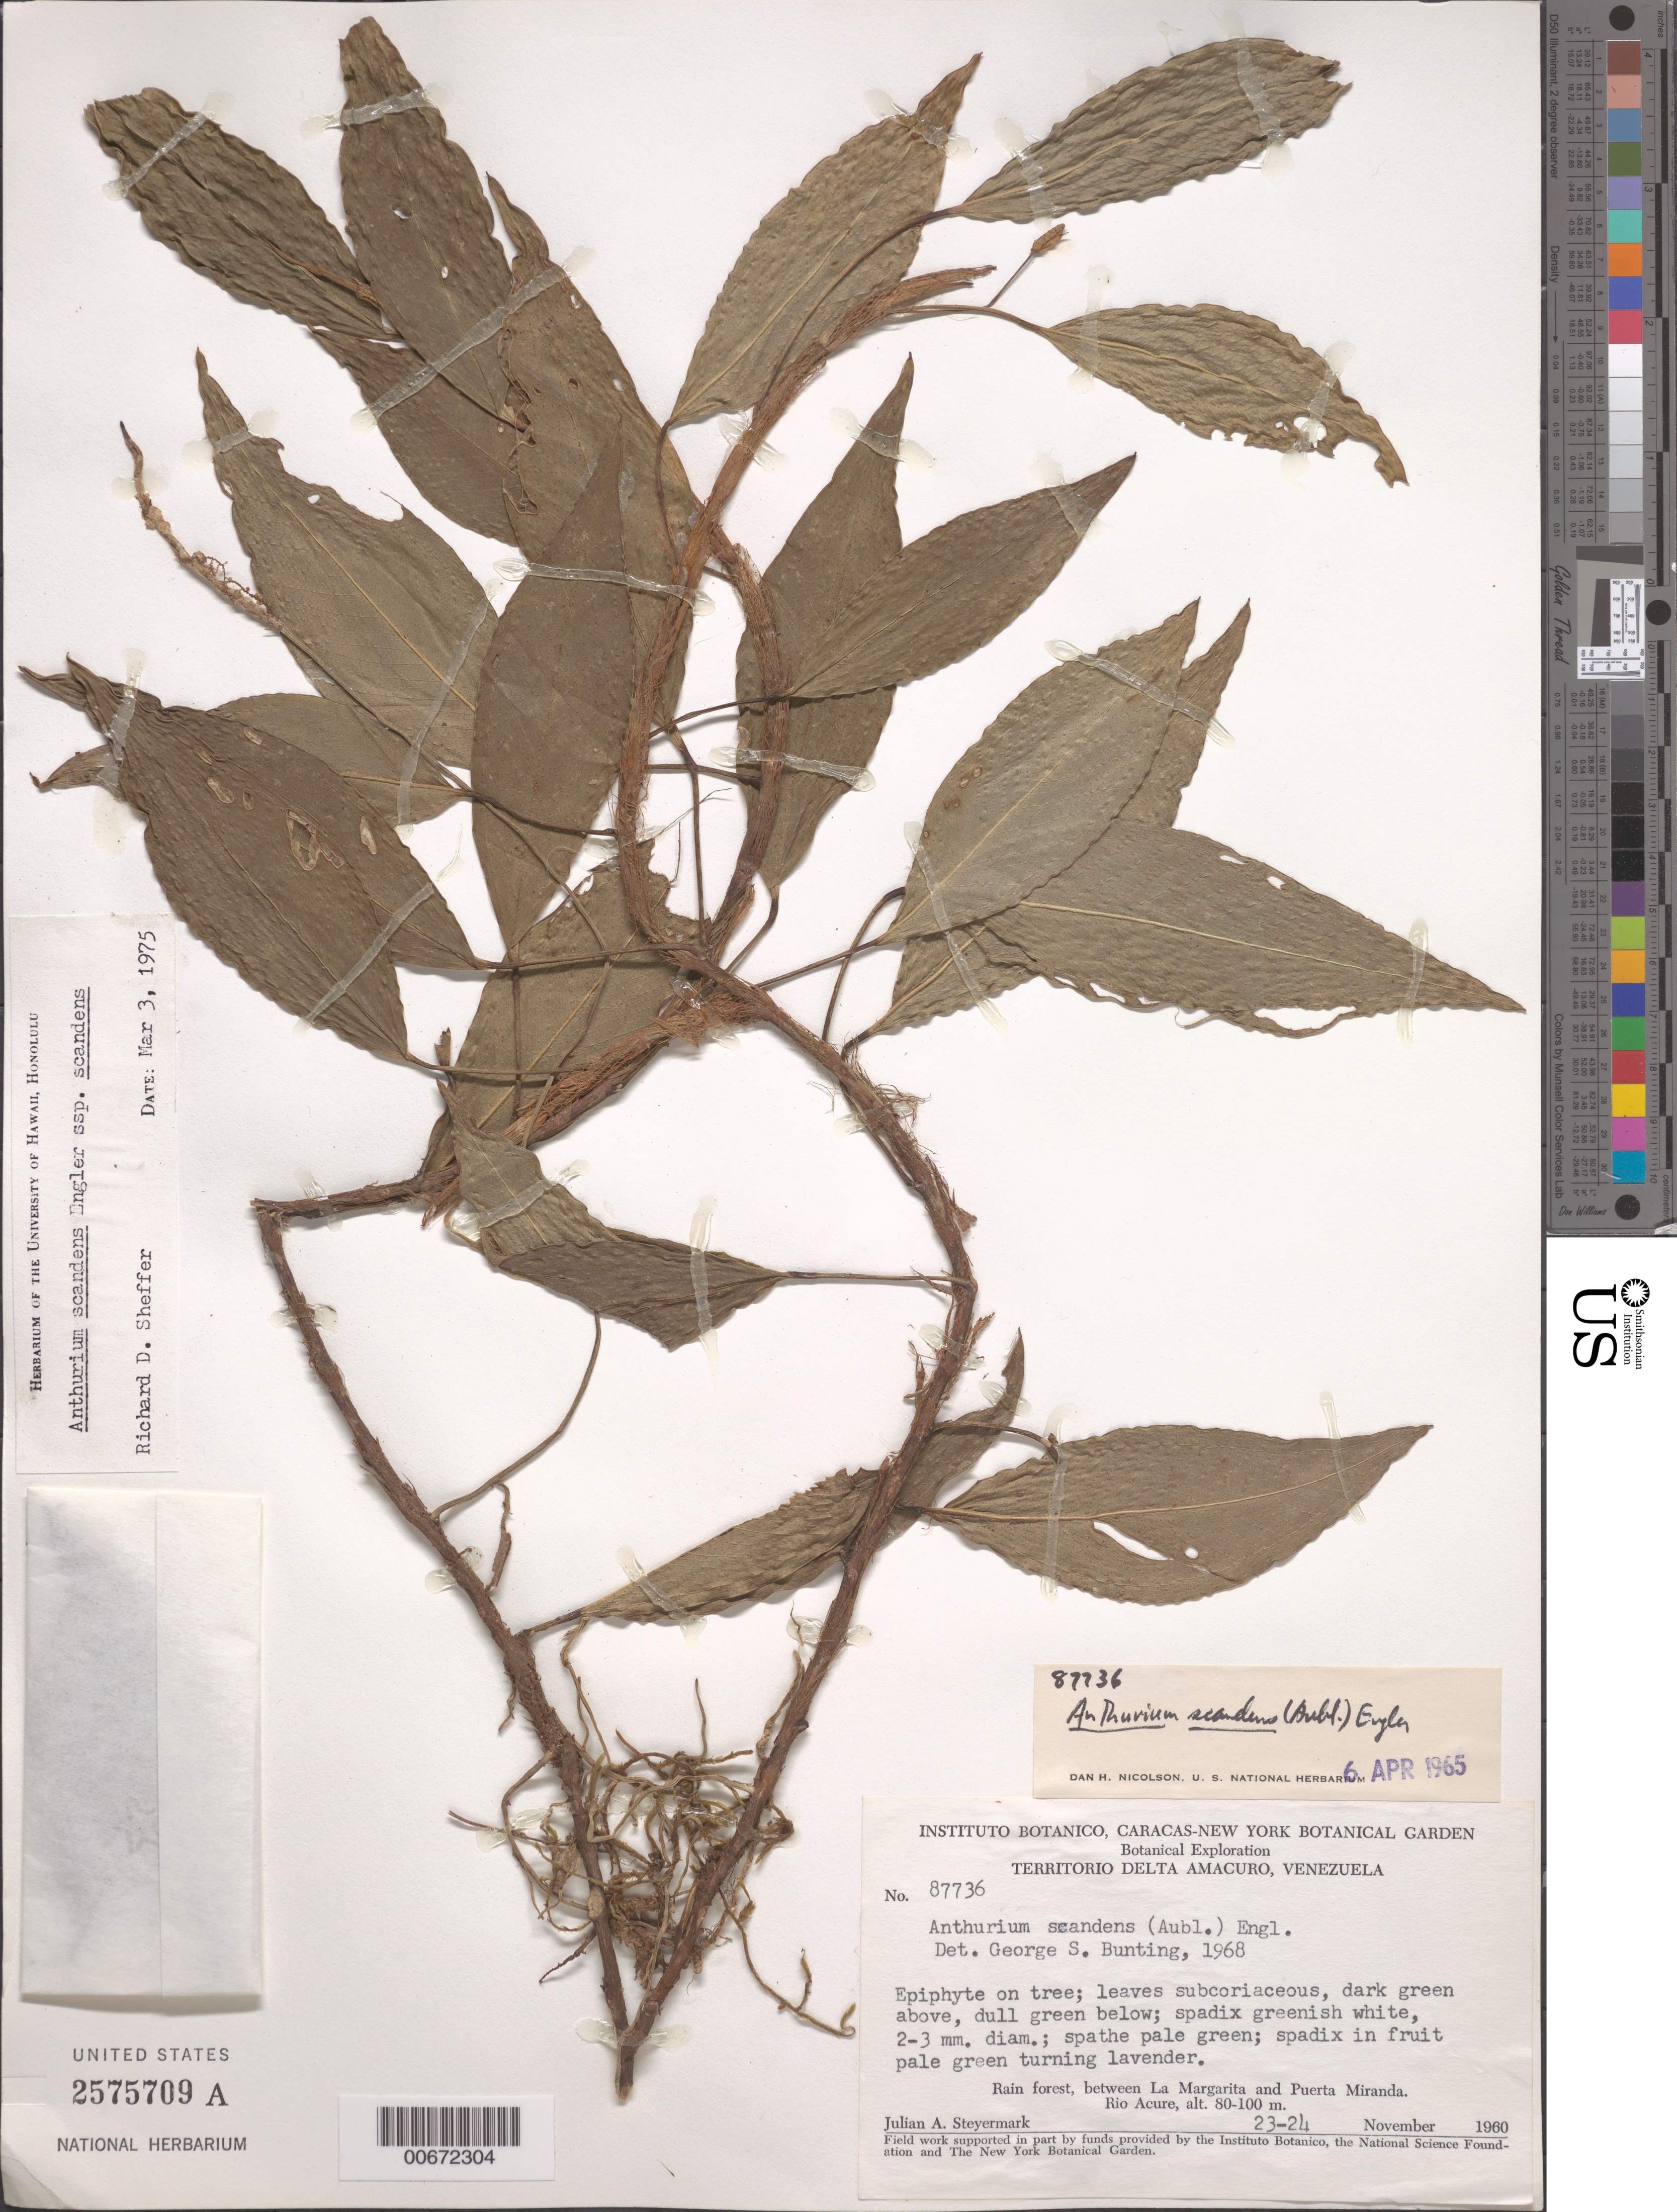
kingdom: Plantae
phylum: Tracheophyta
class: Liliopsida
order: Alismatales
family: Araceae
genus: Anthurium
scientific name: Anthurium scandens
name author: (Aubl.) Engl.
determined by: Bunting, G. S.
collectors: J. Steyermark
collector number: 87736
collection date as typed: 23-Nov-60 to 24-Nov-60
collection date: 1960-11-23/1960-11-24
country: Venezuela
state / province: Delta Amacuro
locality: Río Acure, between La Margarita and Puerto Miranda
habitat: Rain forest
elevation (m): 80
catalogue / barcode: US 2575709A